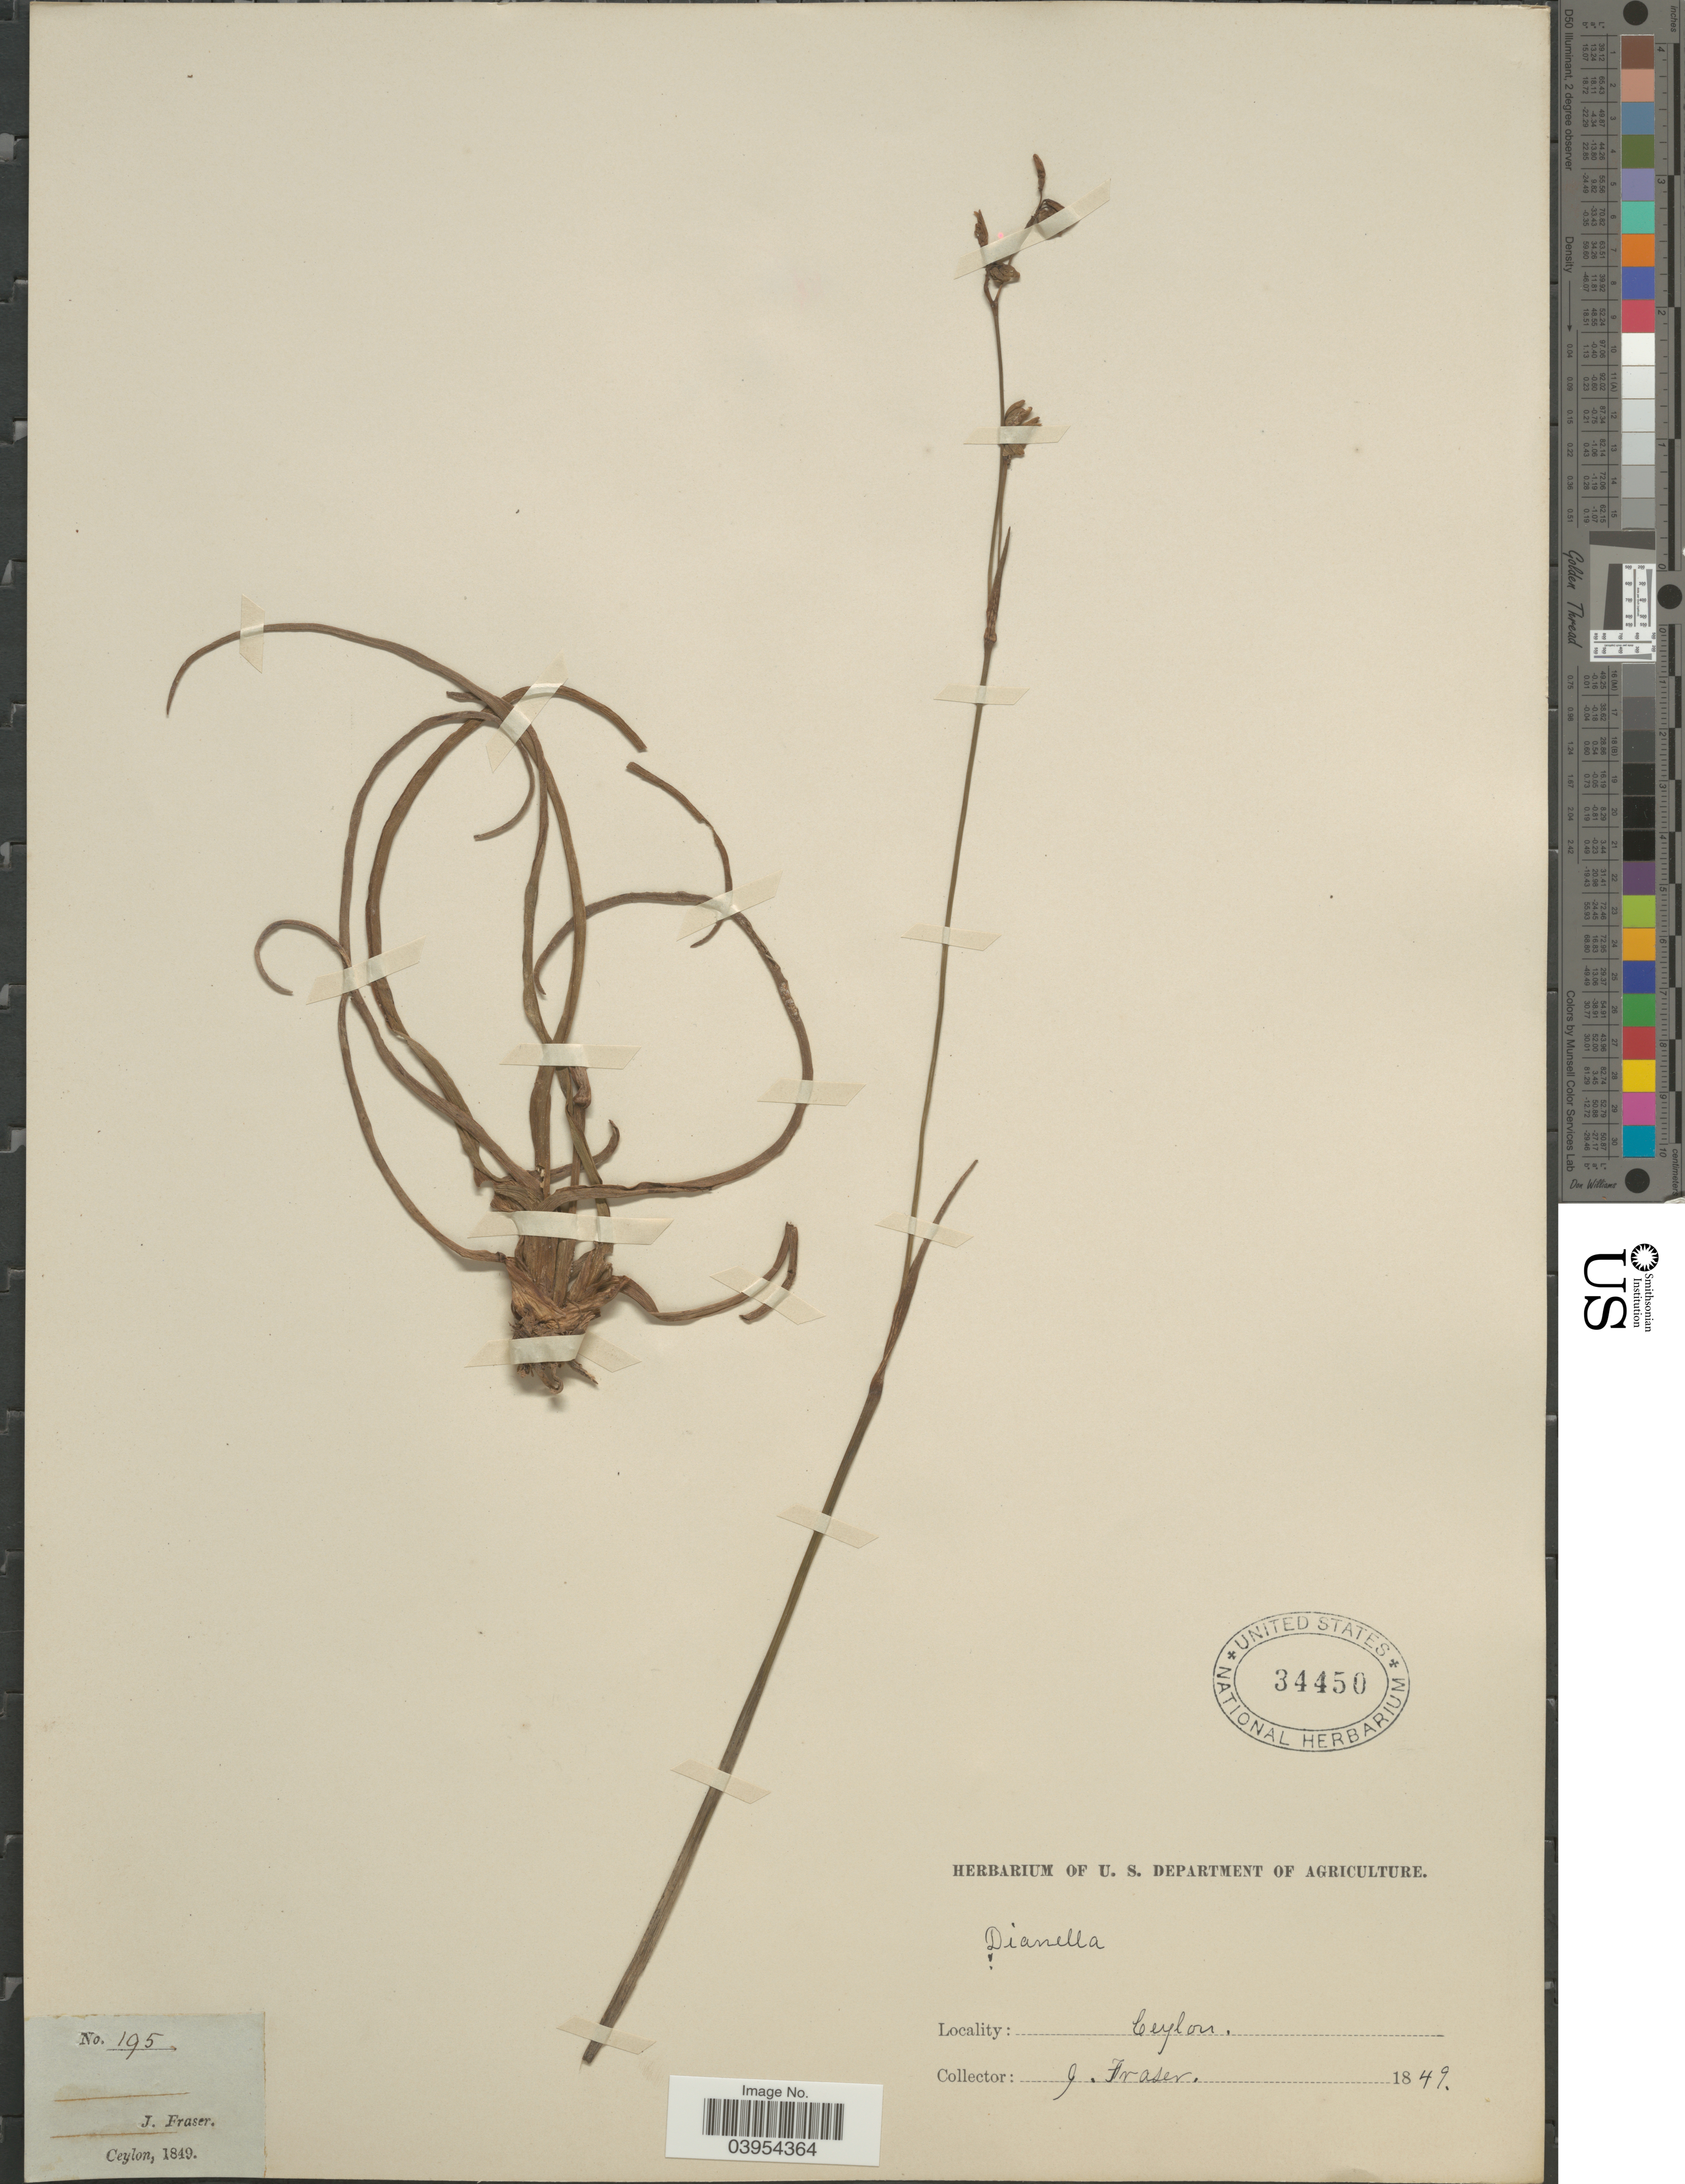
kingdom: Plantae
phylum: Tracheophyta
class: Liliopsida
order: Asparagales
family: Asphodelaceae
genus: Dianella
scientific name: Dianella sp.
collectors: J. Fraser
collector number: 195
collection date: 1849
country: Sri Lanka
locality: Ceylon.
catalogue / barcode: US 34450